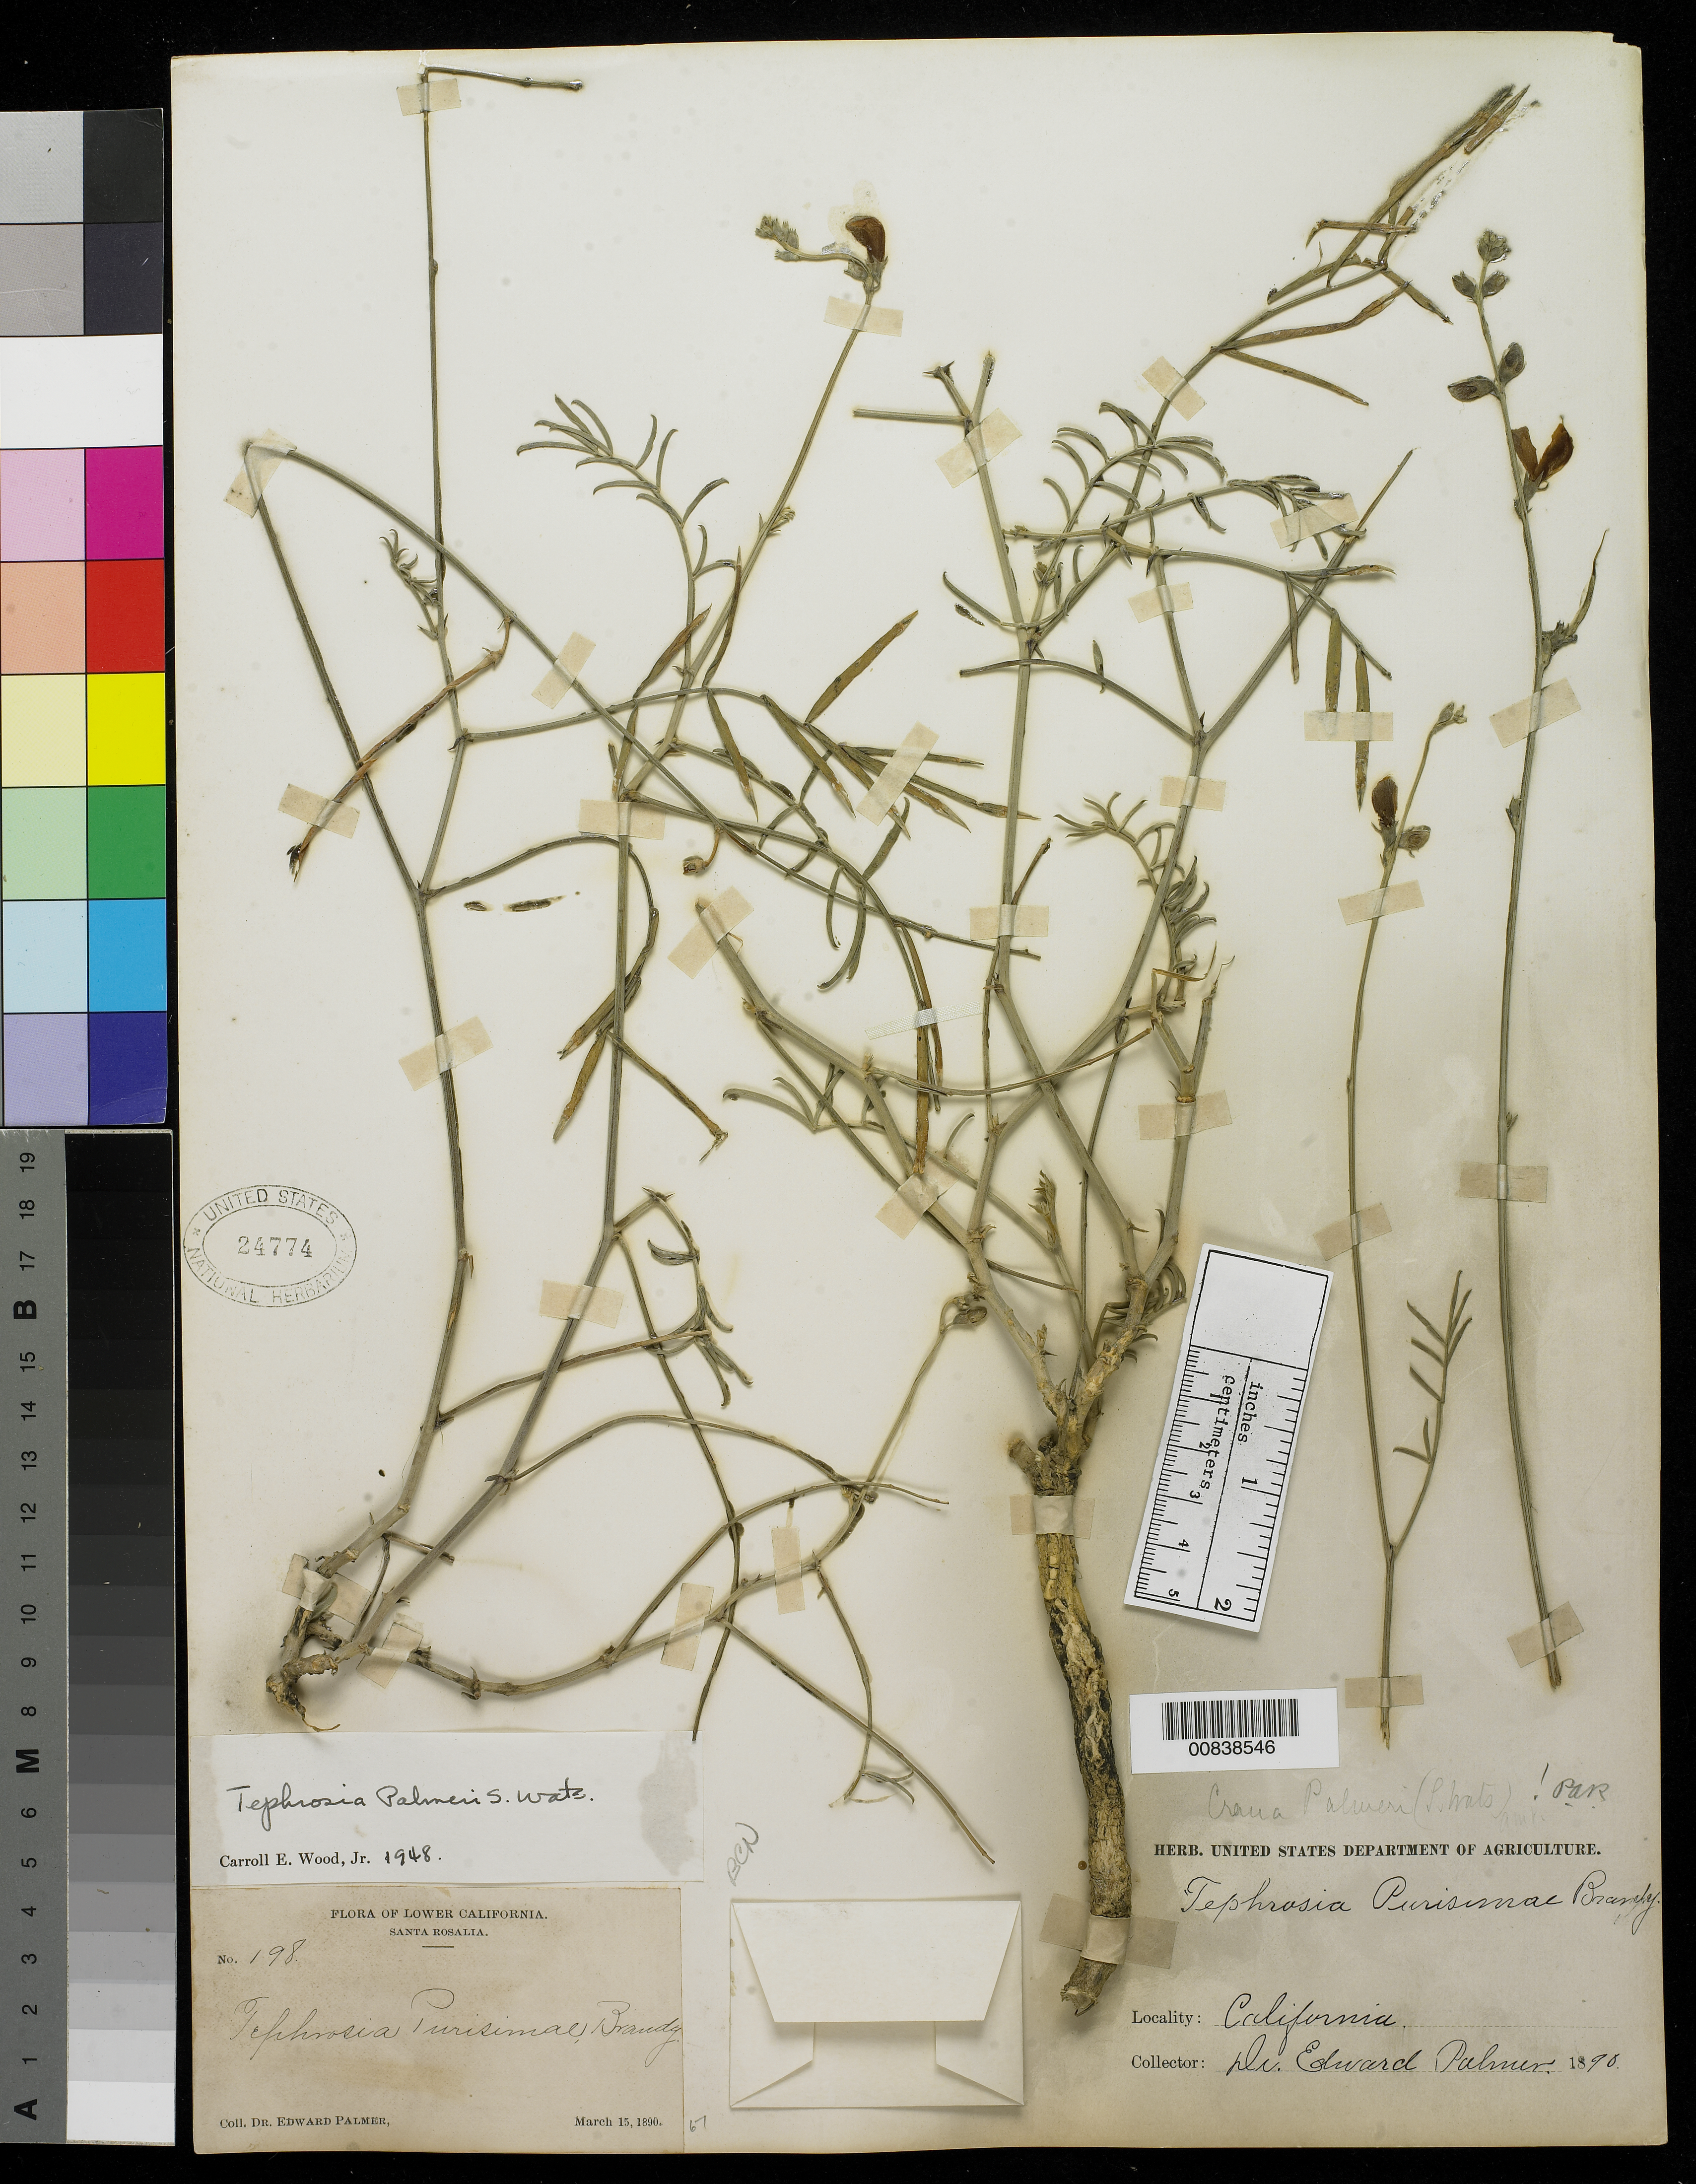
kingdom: Plantae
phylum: Tracheophyta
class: Magnoliopsida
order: Fabales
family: Fabaceae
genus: Tephrosia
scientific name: Tephrosia palmeri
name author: S. Watson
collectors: E. Palmer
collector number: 198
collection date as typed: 15 Mar 1890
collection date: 1890-03-15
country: Mexico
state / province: Baja California Sur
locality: Santa Rosalia, Baja California Sur.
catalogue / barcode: US 24774